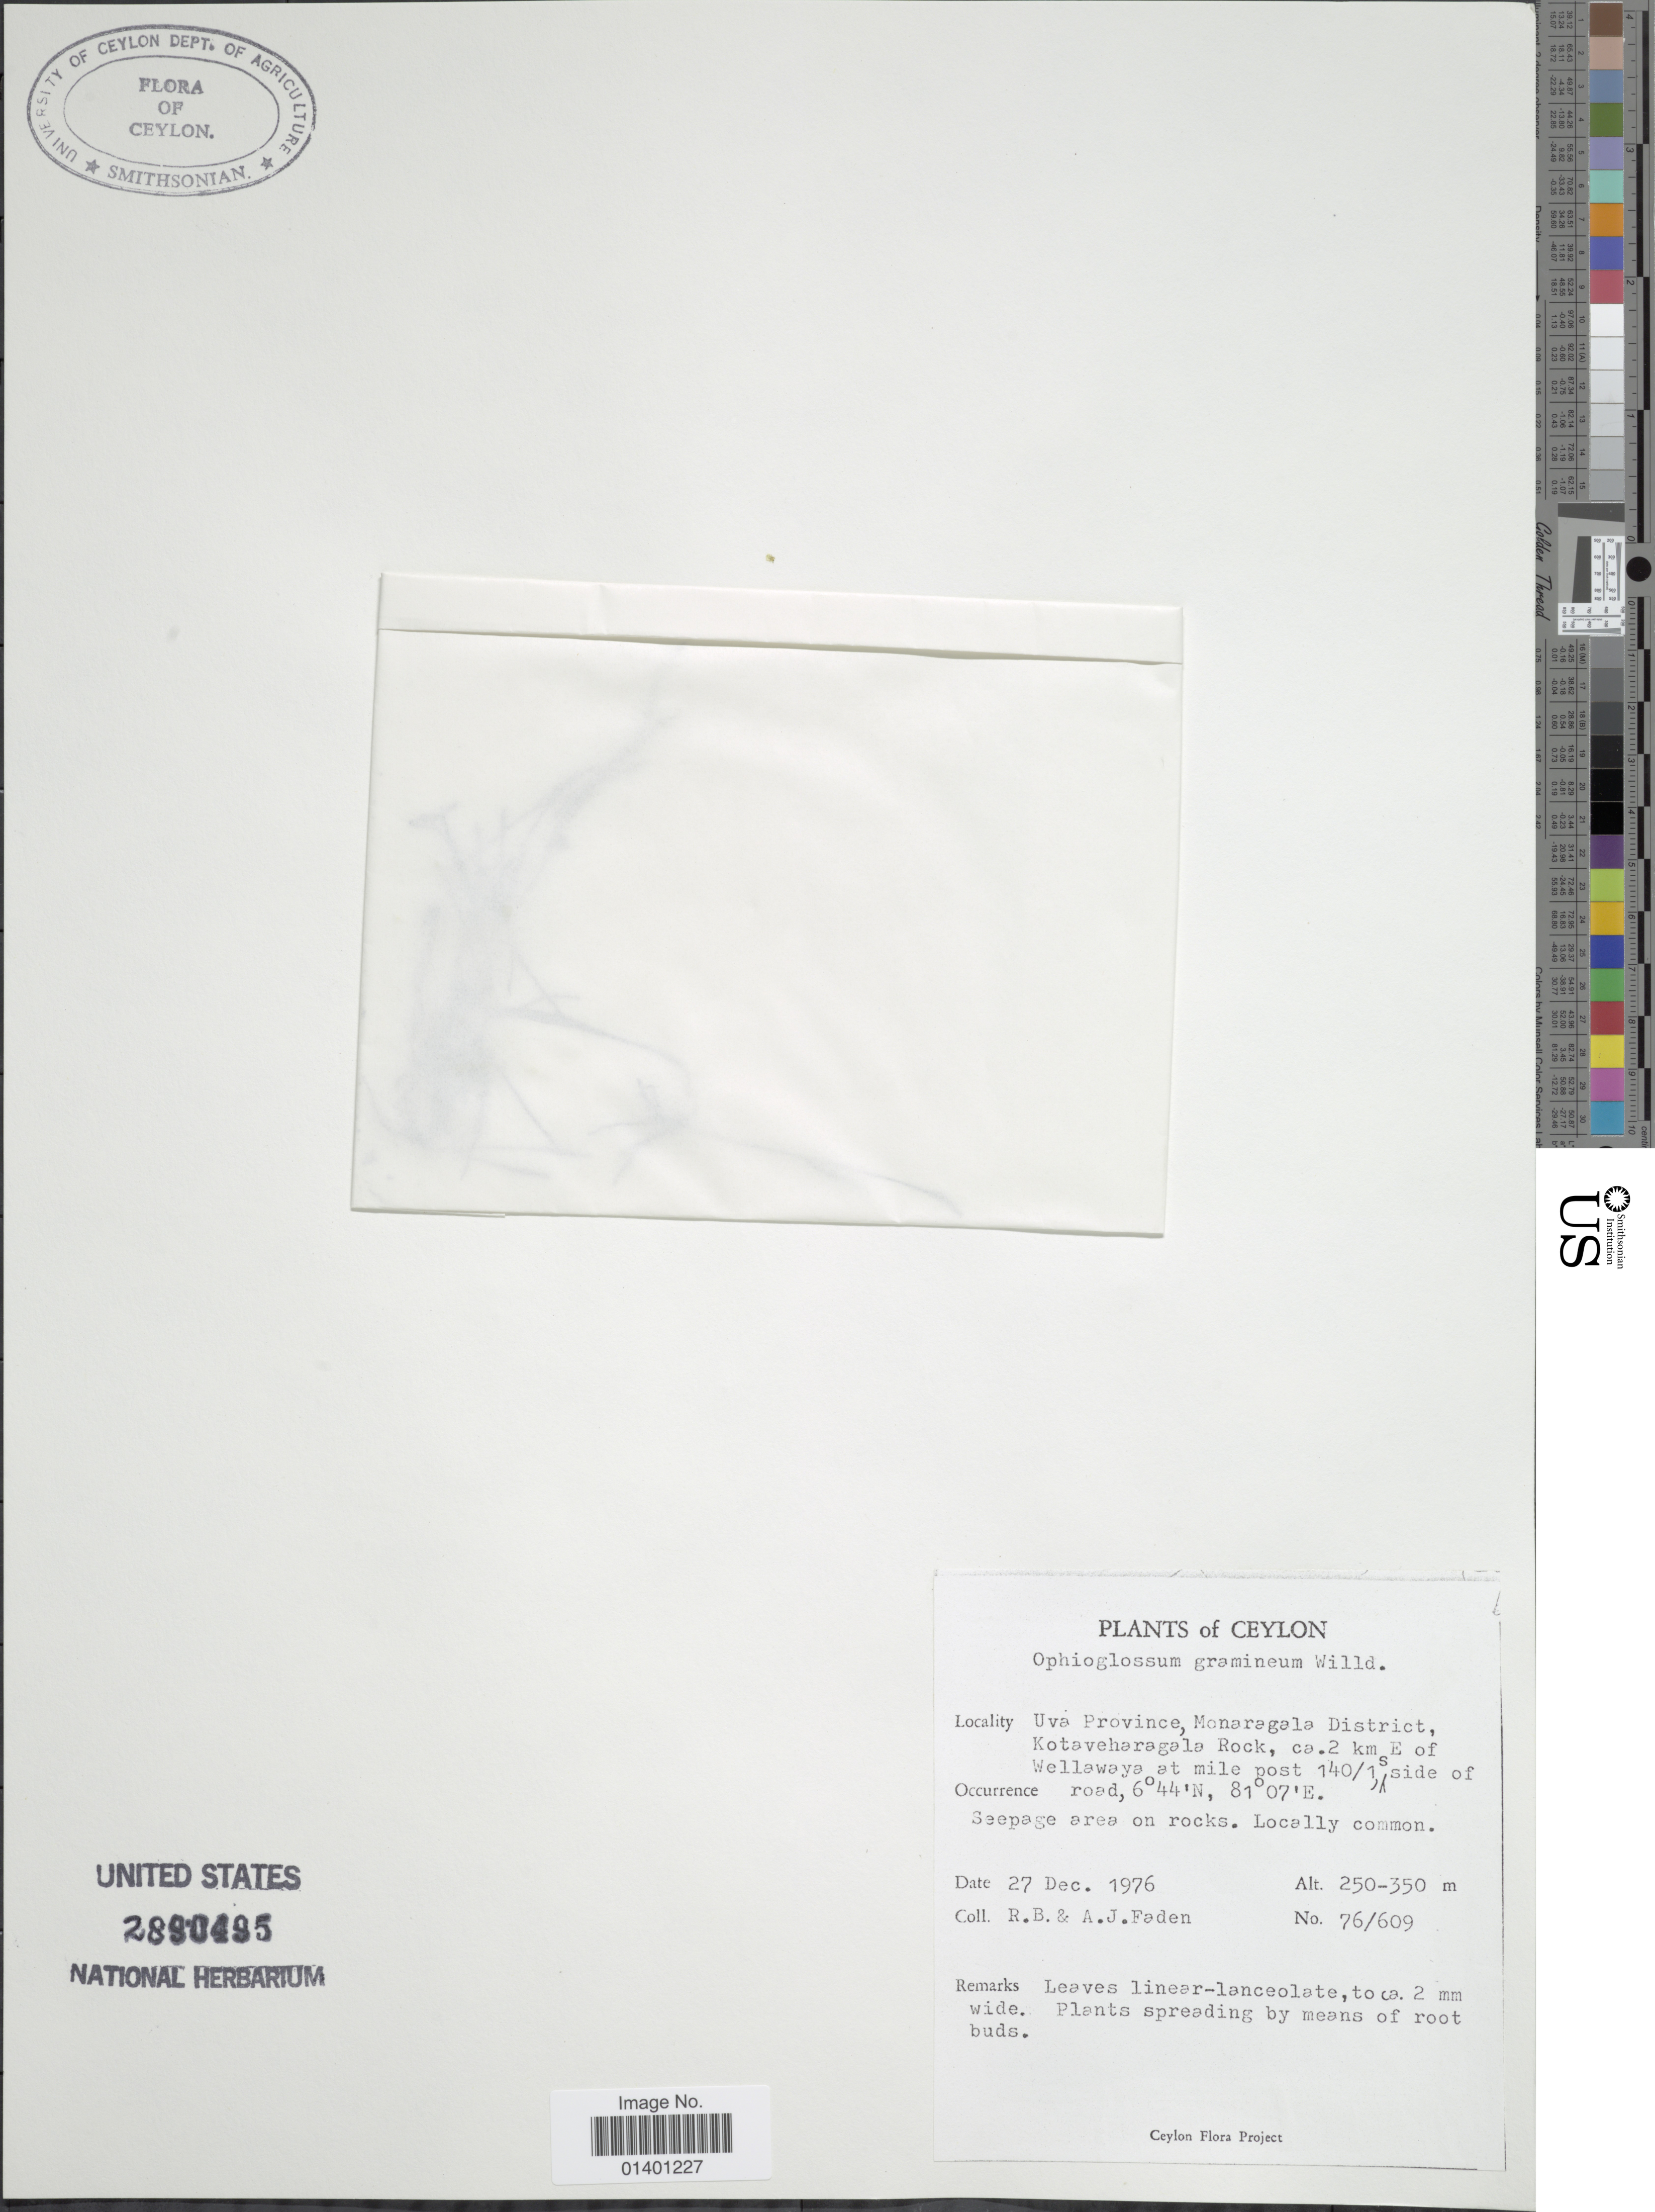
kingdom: Plantae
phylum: Tracheophyta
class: Polypodiopsida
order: Ophioglossales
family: Ophioglossaceae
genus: Ophioglossum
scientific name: Ophioglossum angustulatum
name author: Maxon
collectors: R. B. Faden & A. J. Faden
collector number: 76/609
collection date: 1976-12-27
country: Sri Lanka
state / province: Uva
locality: Ceylon, Monaragala District, Kotaveharagala Rock, ca. 2 km E of Wellawaya at mile post 140/1 s side of road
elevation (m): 250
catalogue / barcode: US 2890495